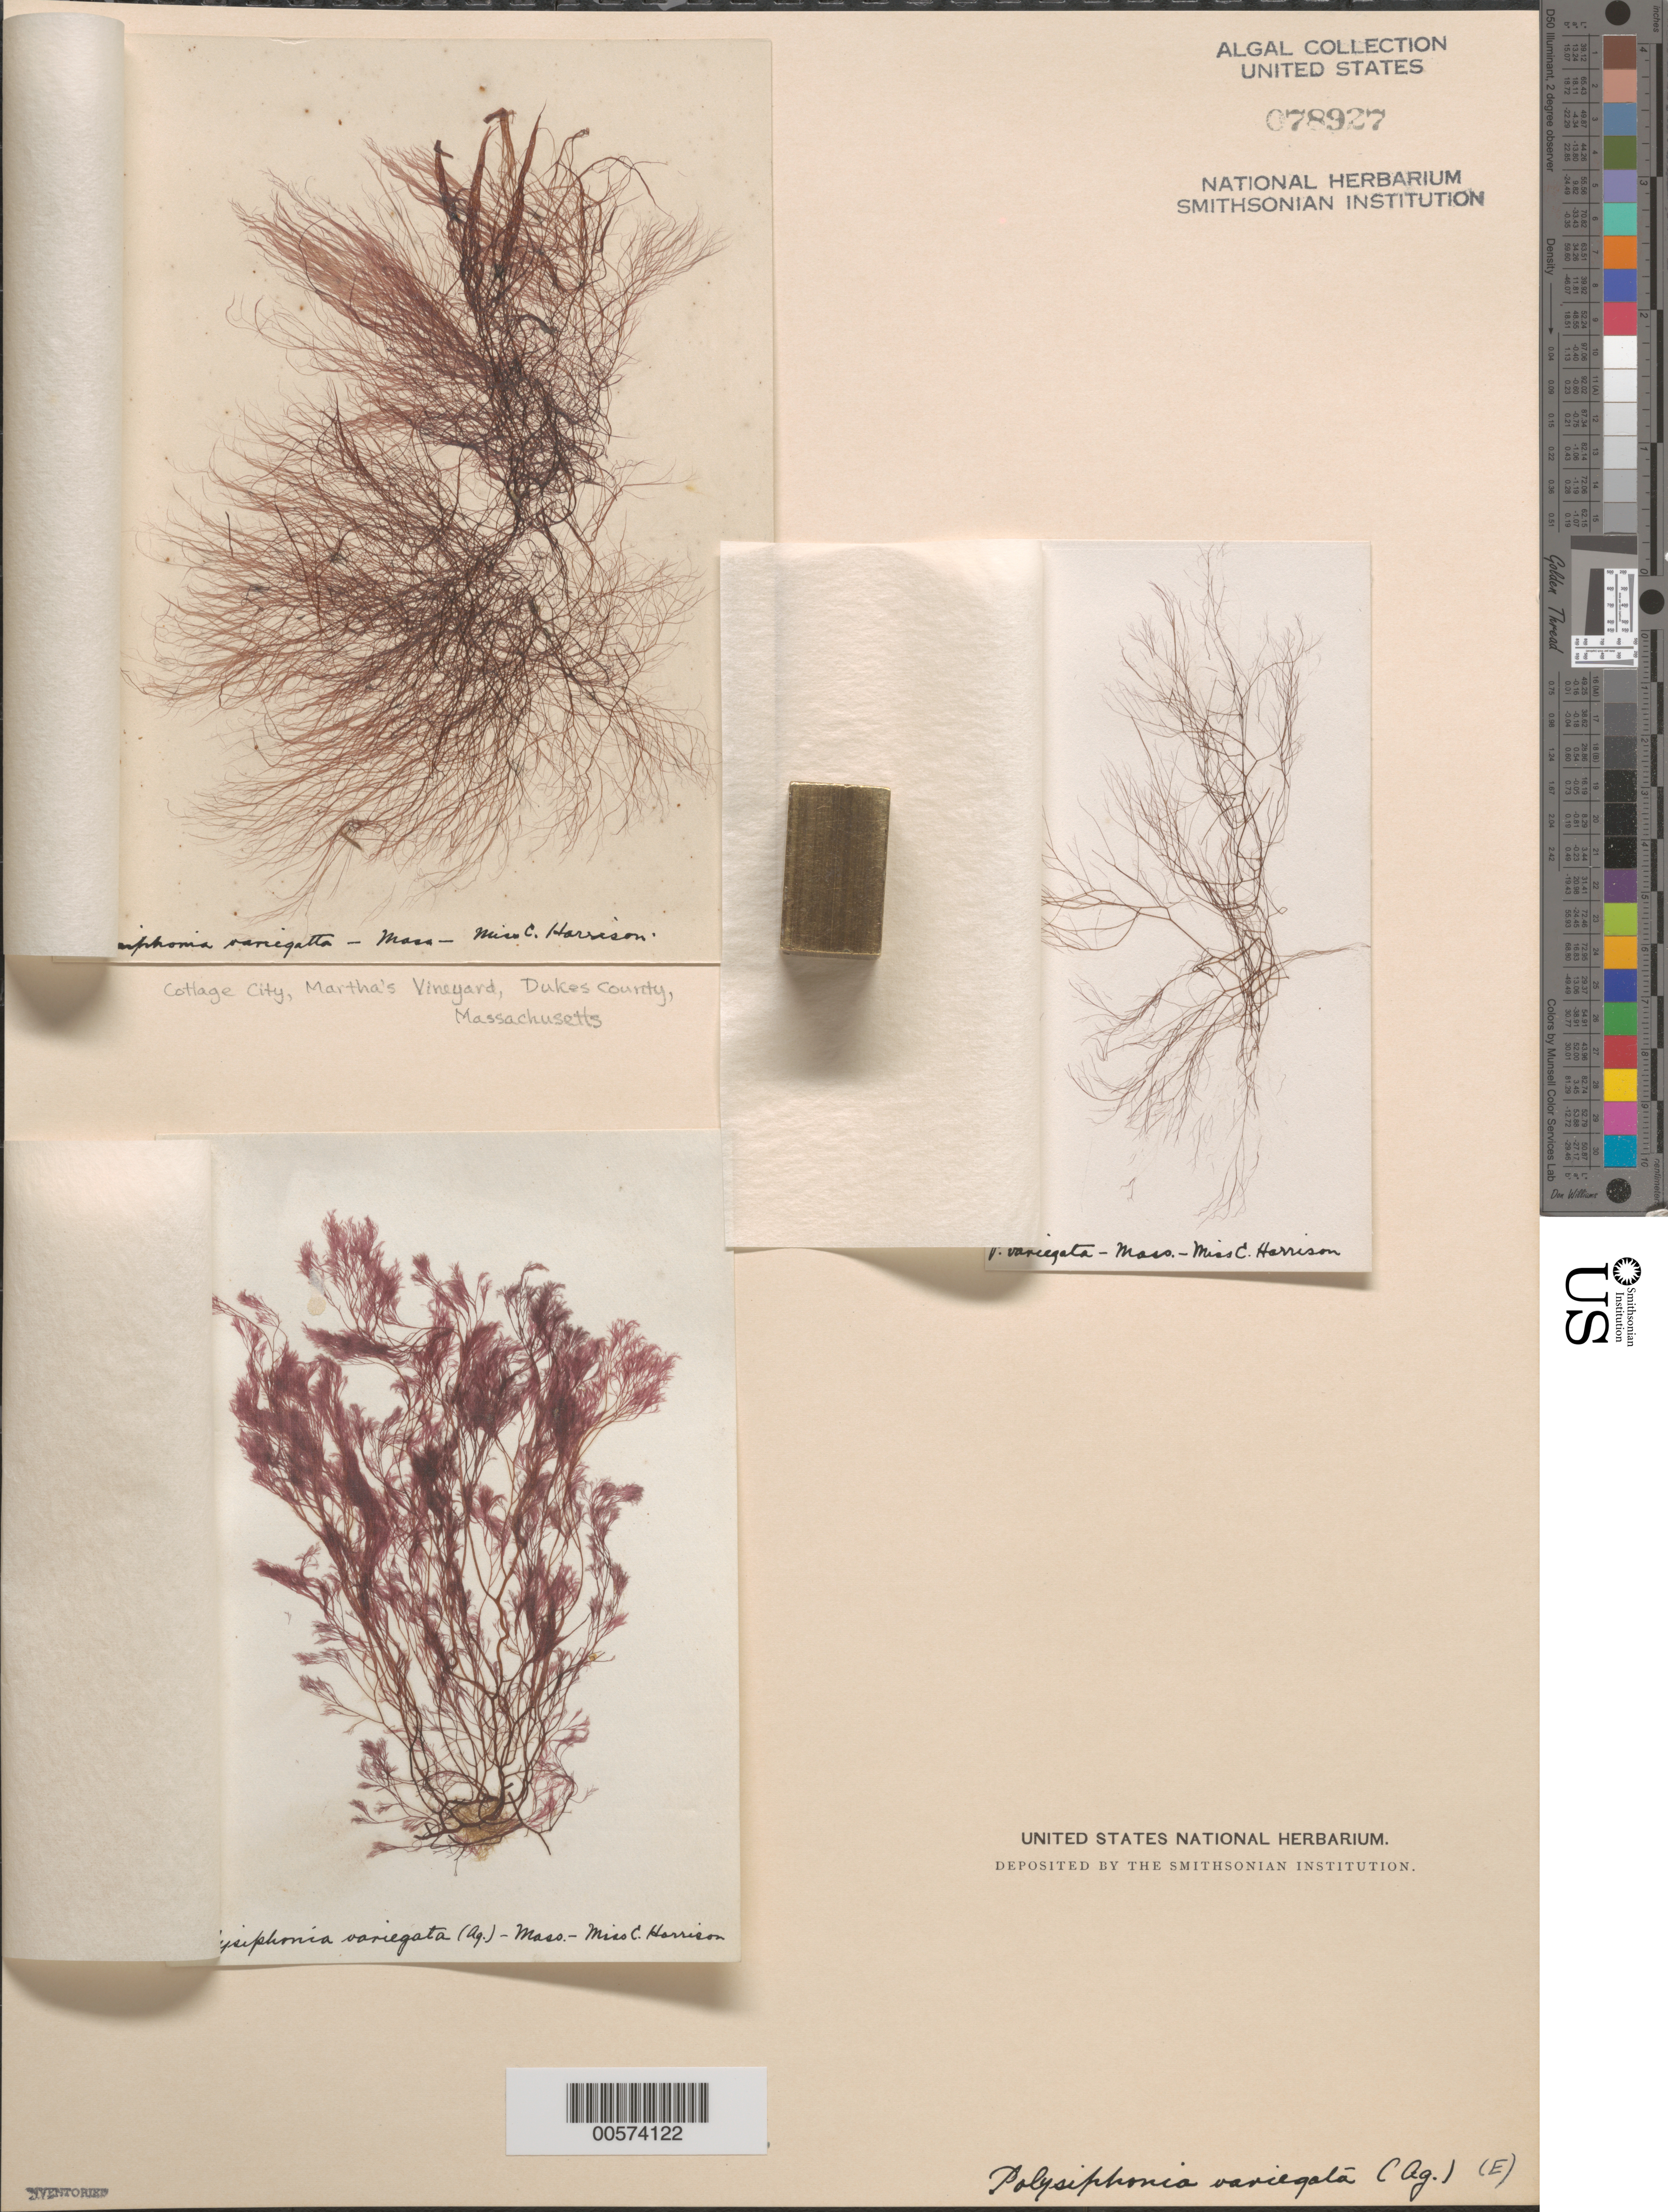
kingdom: Plantae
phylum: Rhodophyta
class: Florideophyceae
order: Ceramiales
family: Rhodomelaceae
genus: Carradoriella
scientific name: Carradoriella denudata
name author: (Dillwyn) Savoie & G.W. Saunders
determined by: Algae name updating Project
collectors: C. Harrison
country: United States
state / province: Massachusetts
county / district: Dukes County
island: Martha's Vineyard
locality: Cottage City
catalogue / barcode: US 78927